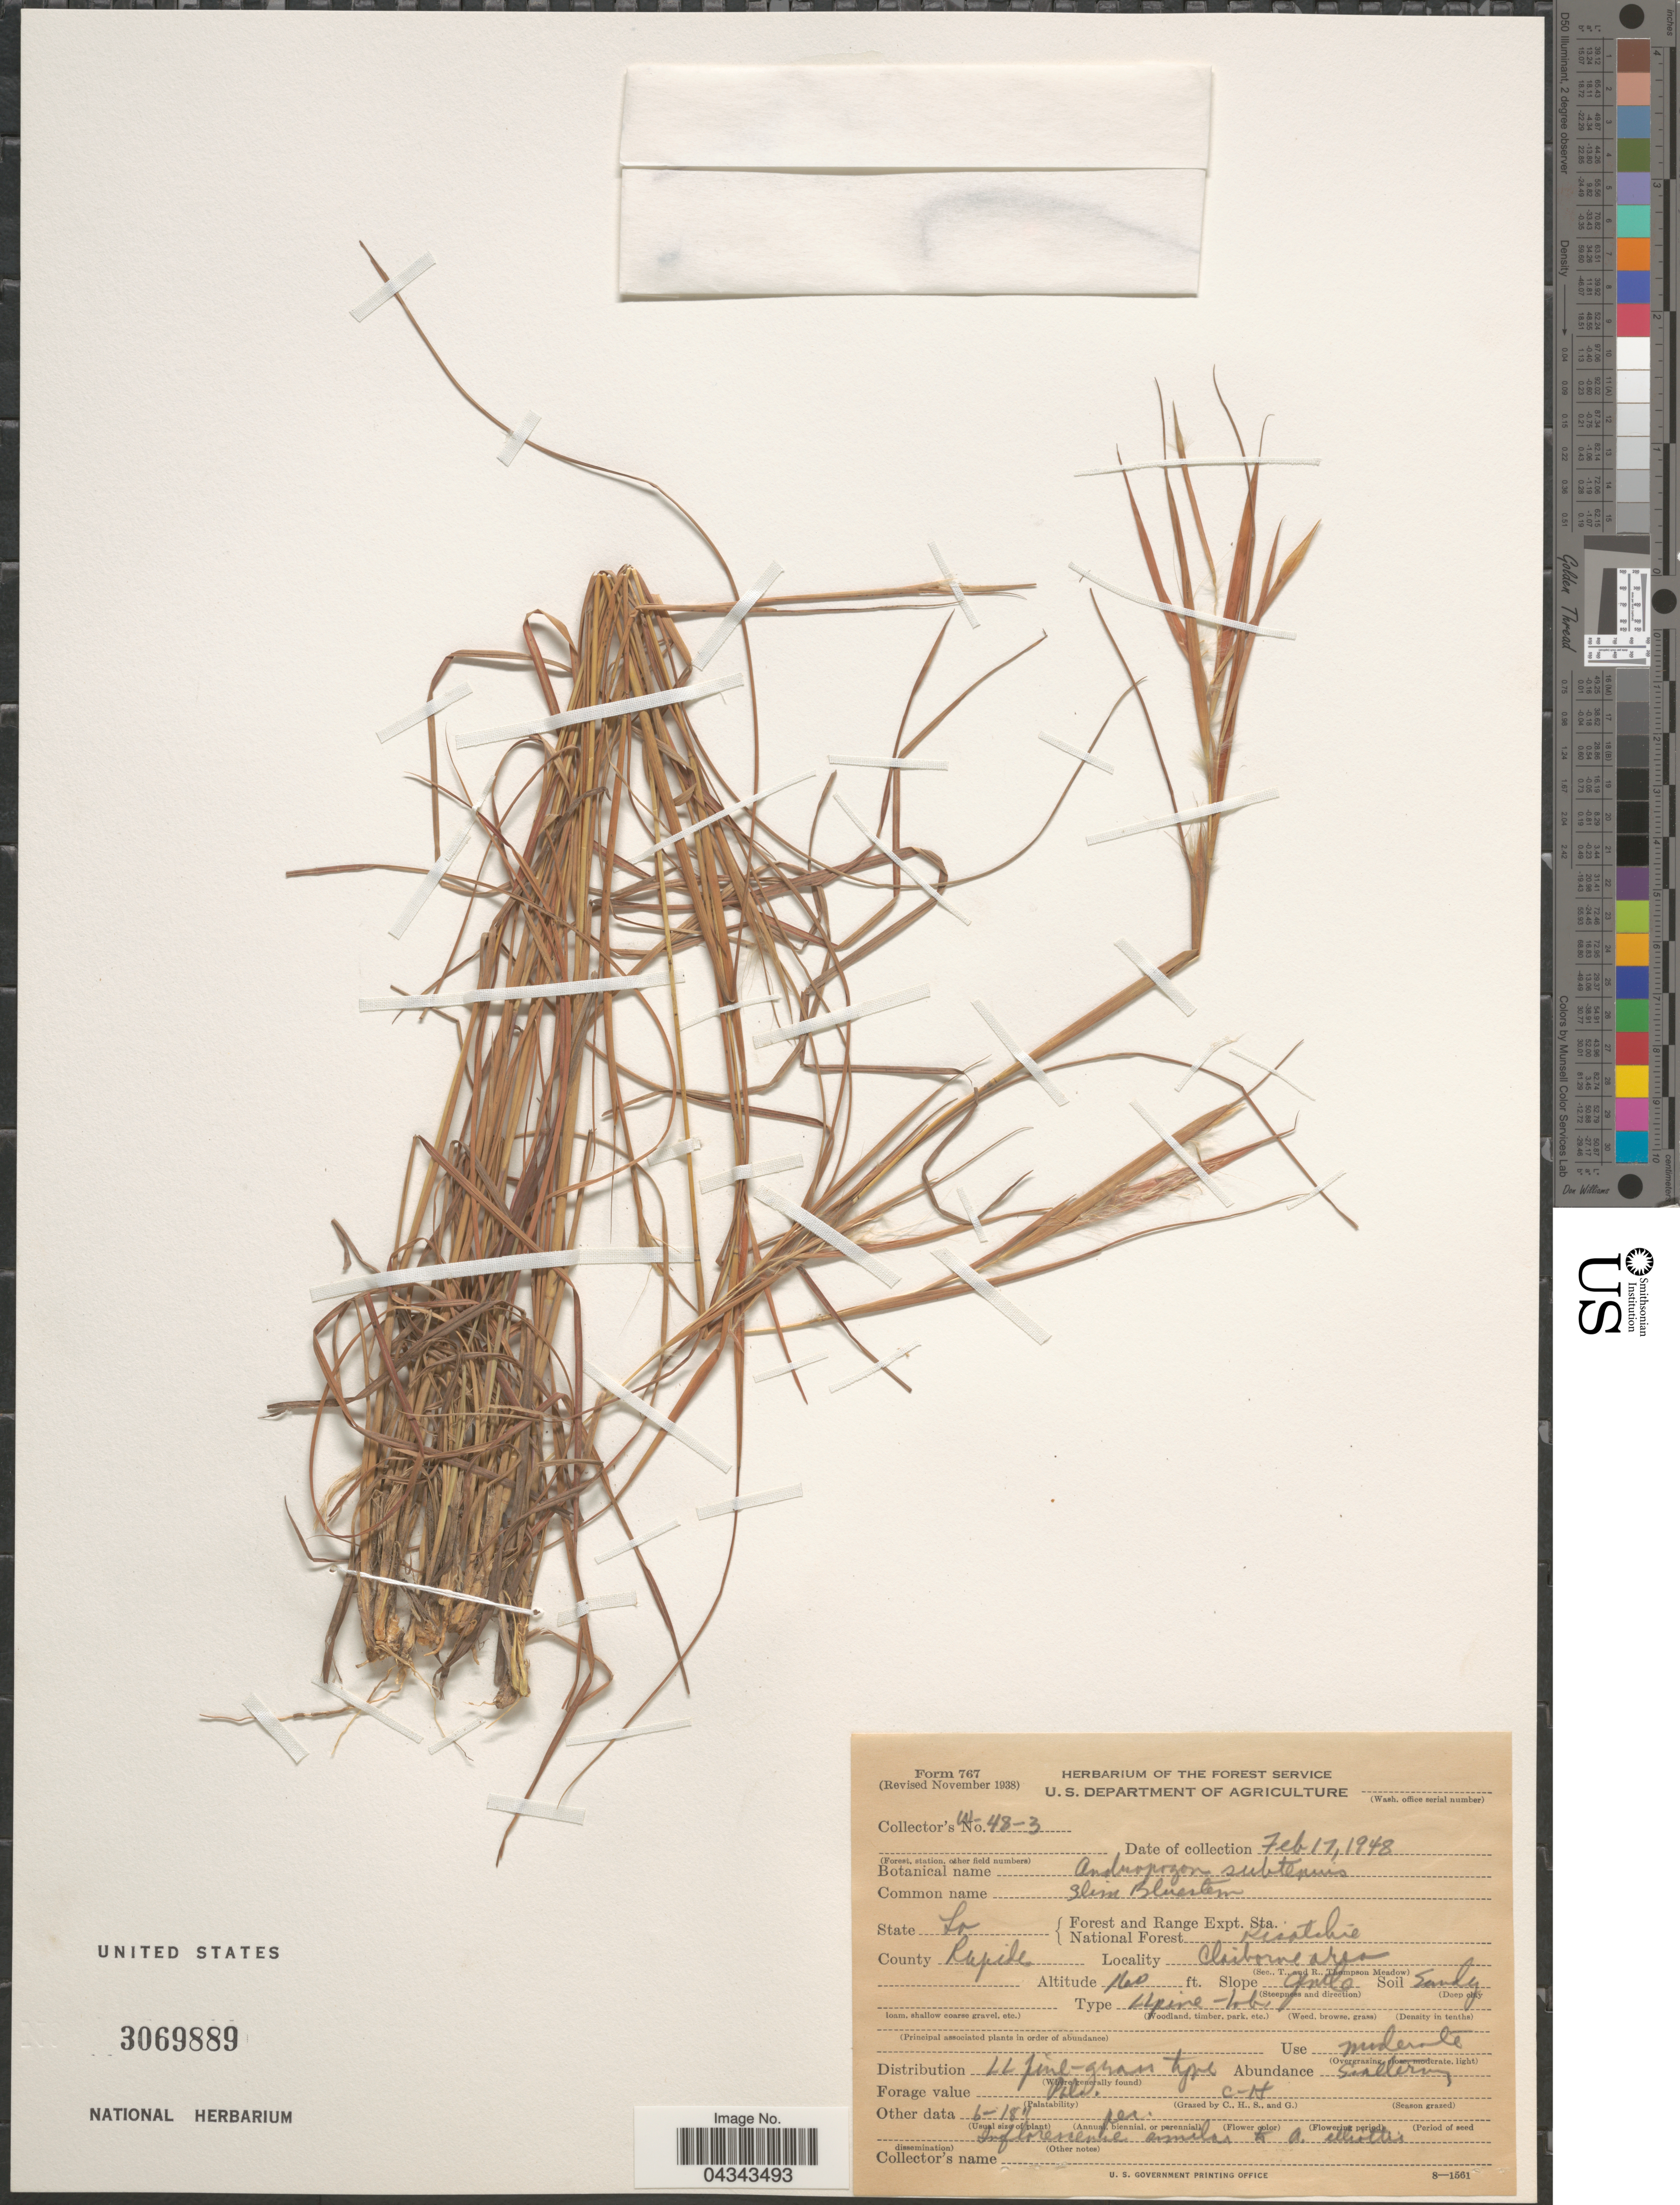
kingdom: Plantae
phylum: Tracheophyta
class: Liliopsida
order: Poales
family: Poaceae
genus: Andropogon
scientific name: Andropogon gyrans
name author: Ashe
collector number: W-48-3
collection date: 1948-02-17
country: United States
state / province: Louisiana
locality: Forest and Range Expt. Sta. National Forest Kisatchie. County Rapide. Claiborne area.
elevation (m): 49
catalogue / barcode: US 3069889